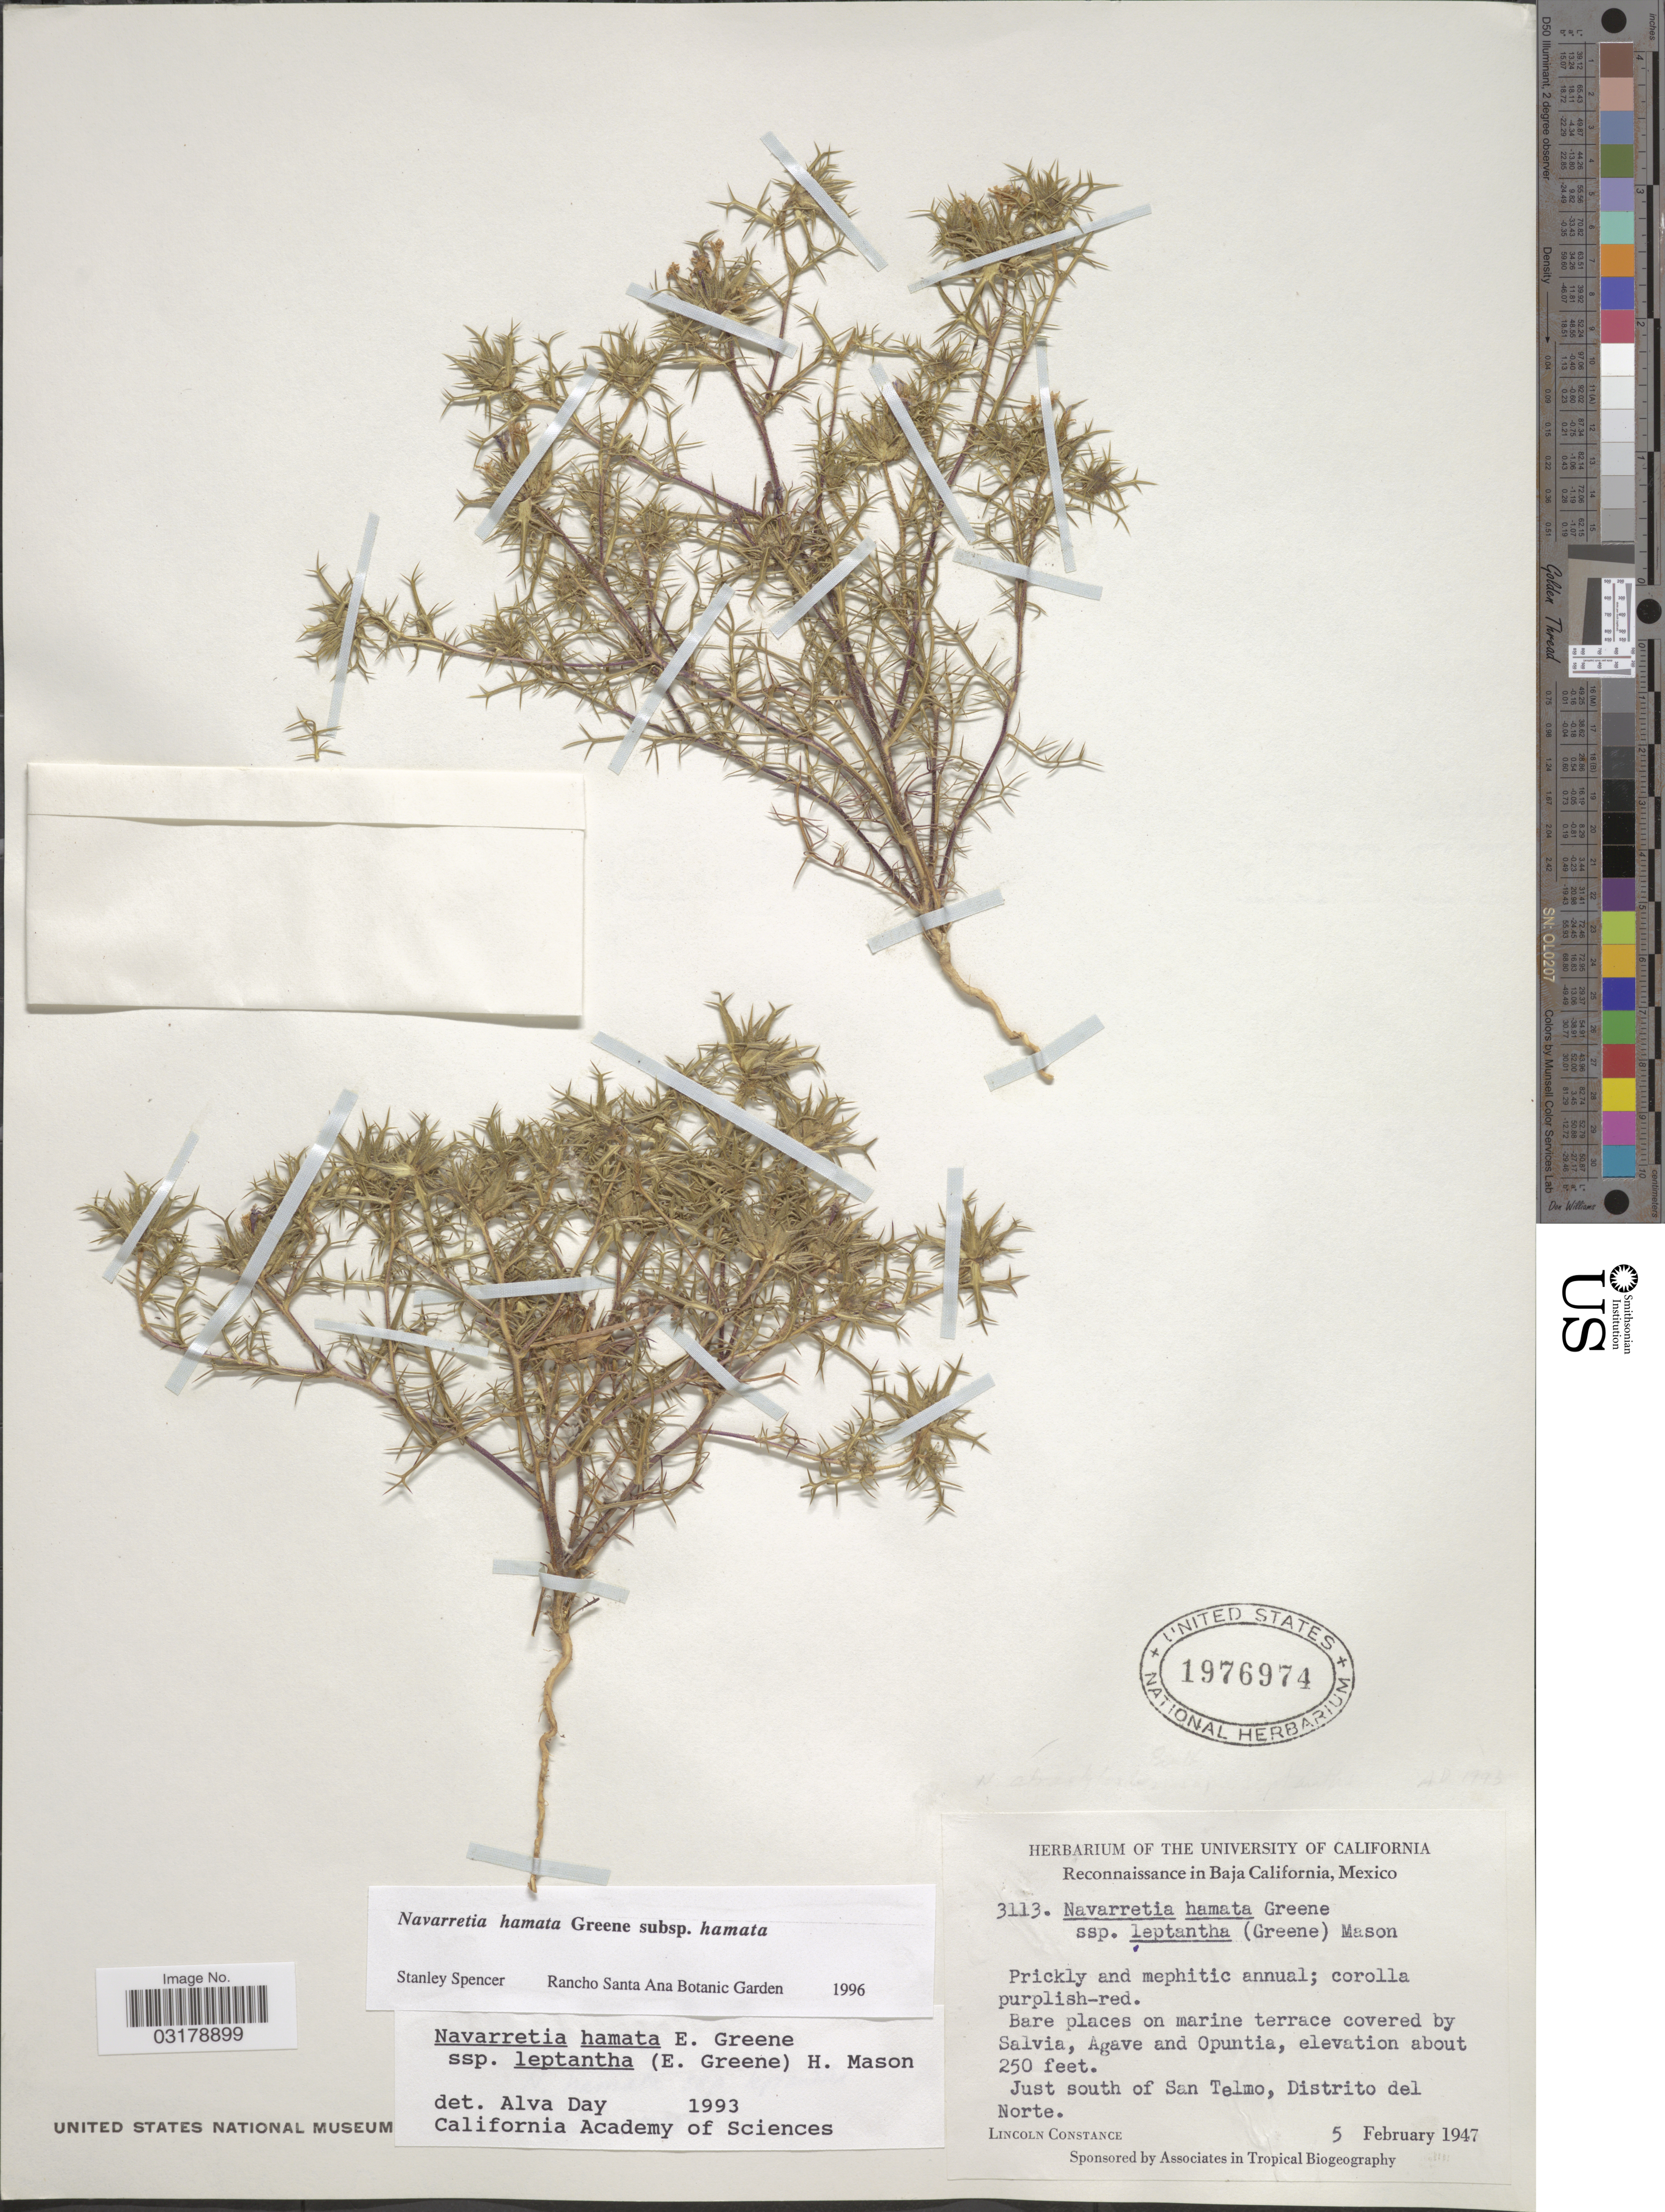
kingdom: Plantae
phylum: Tracheophyta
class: Magnoliopsida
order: Ericales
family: Polemoniaceae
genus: Navarretia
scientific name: Navarretia hamata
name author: Greene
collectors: L. Constance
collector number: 3113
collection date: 1947-02-05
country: Mexico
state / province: Baja California Norte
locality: Reconnaissance of Baja California. Just south of San Telmo, Distrito del Norte.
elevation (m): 76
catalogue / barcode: US 1976974